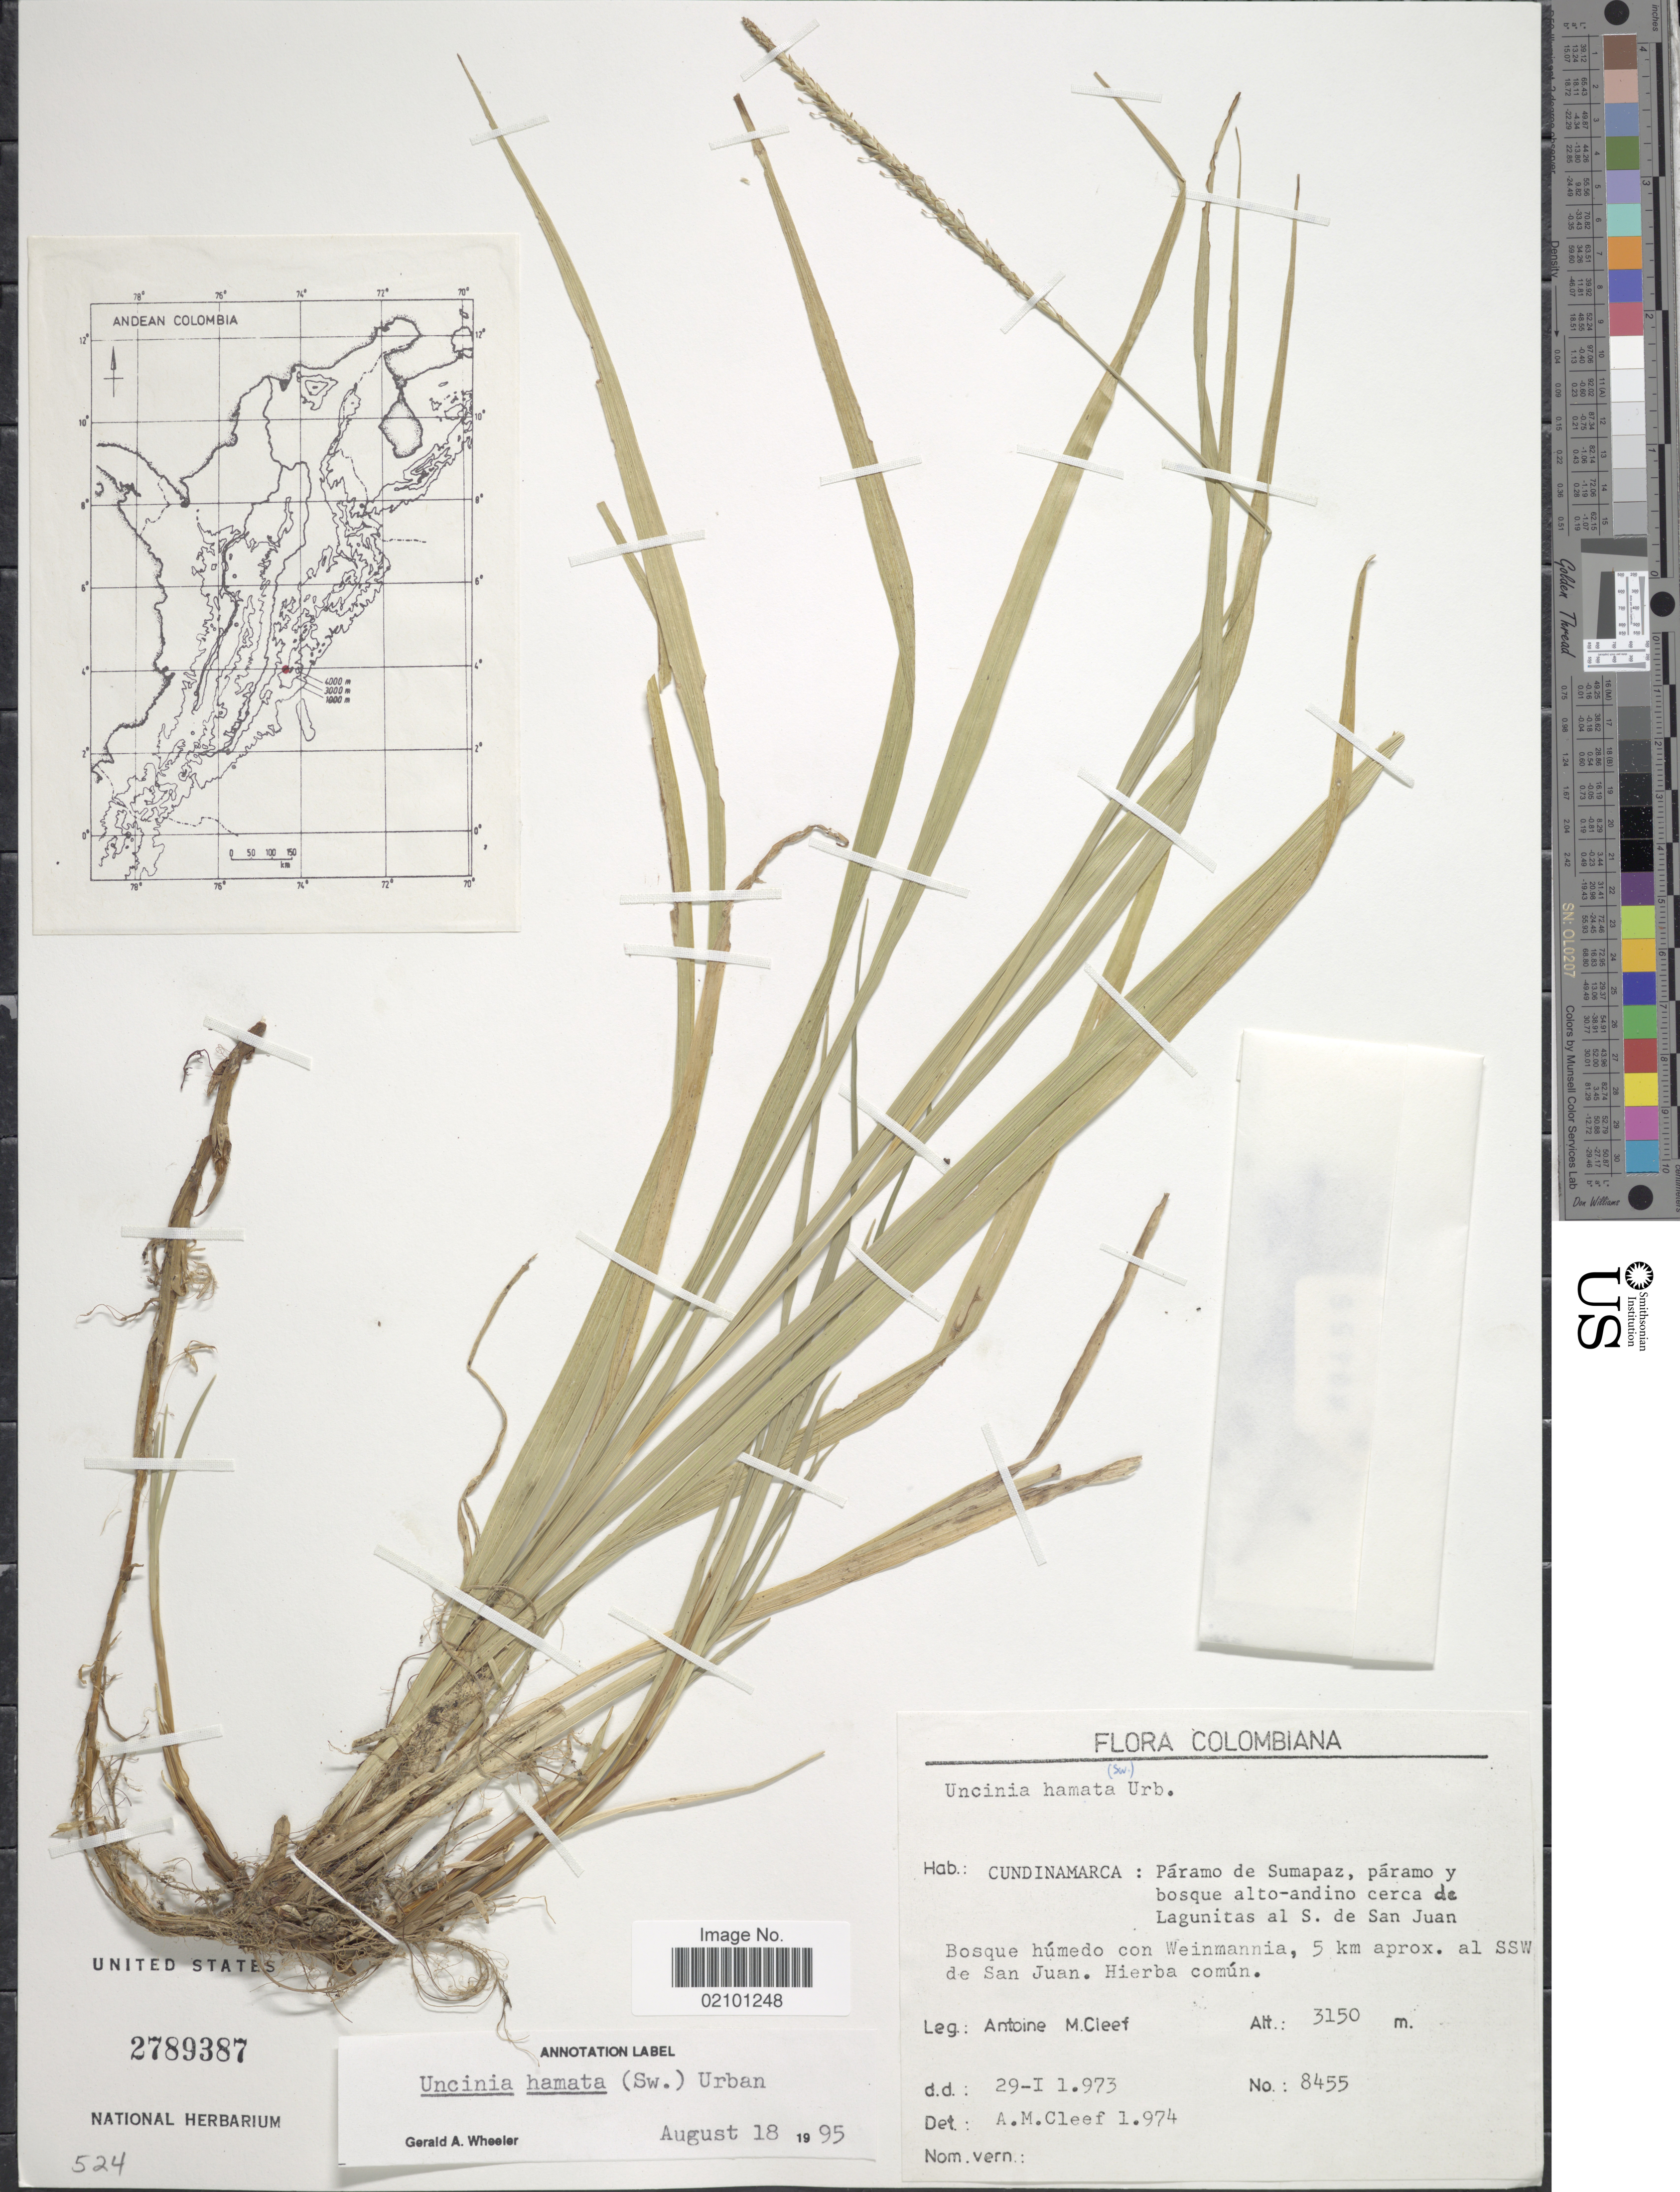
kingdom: Plantae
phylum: Tracheophyta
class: Liliopsida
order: Poales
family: Cyperaceae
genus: Carex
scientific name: Carex hamata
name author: Sw.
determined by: Jimnéz-Mejias, Pedro, (UPOS), Universidad Pablo de Olavide (SPAIN)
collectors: A. M. Cleef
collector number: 8455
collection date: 1973-01-29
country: Colombia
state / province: Cundinamarca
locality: Paramo de Sumapaz, paramo y bosque alto-andino cerca de Lagunitas al S. de San Juan. 5 km aprox. al SSW de San Juan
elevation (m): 3150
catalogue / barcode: US 2789387